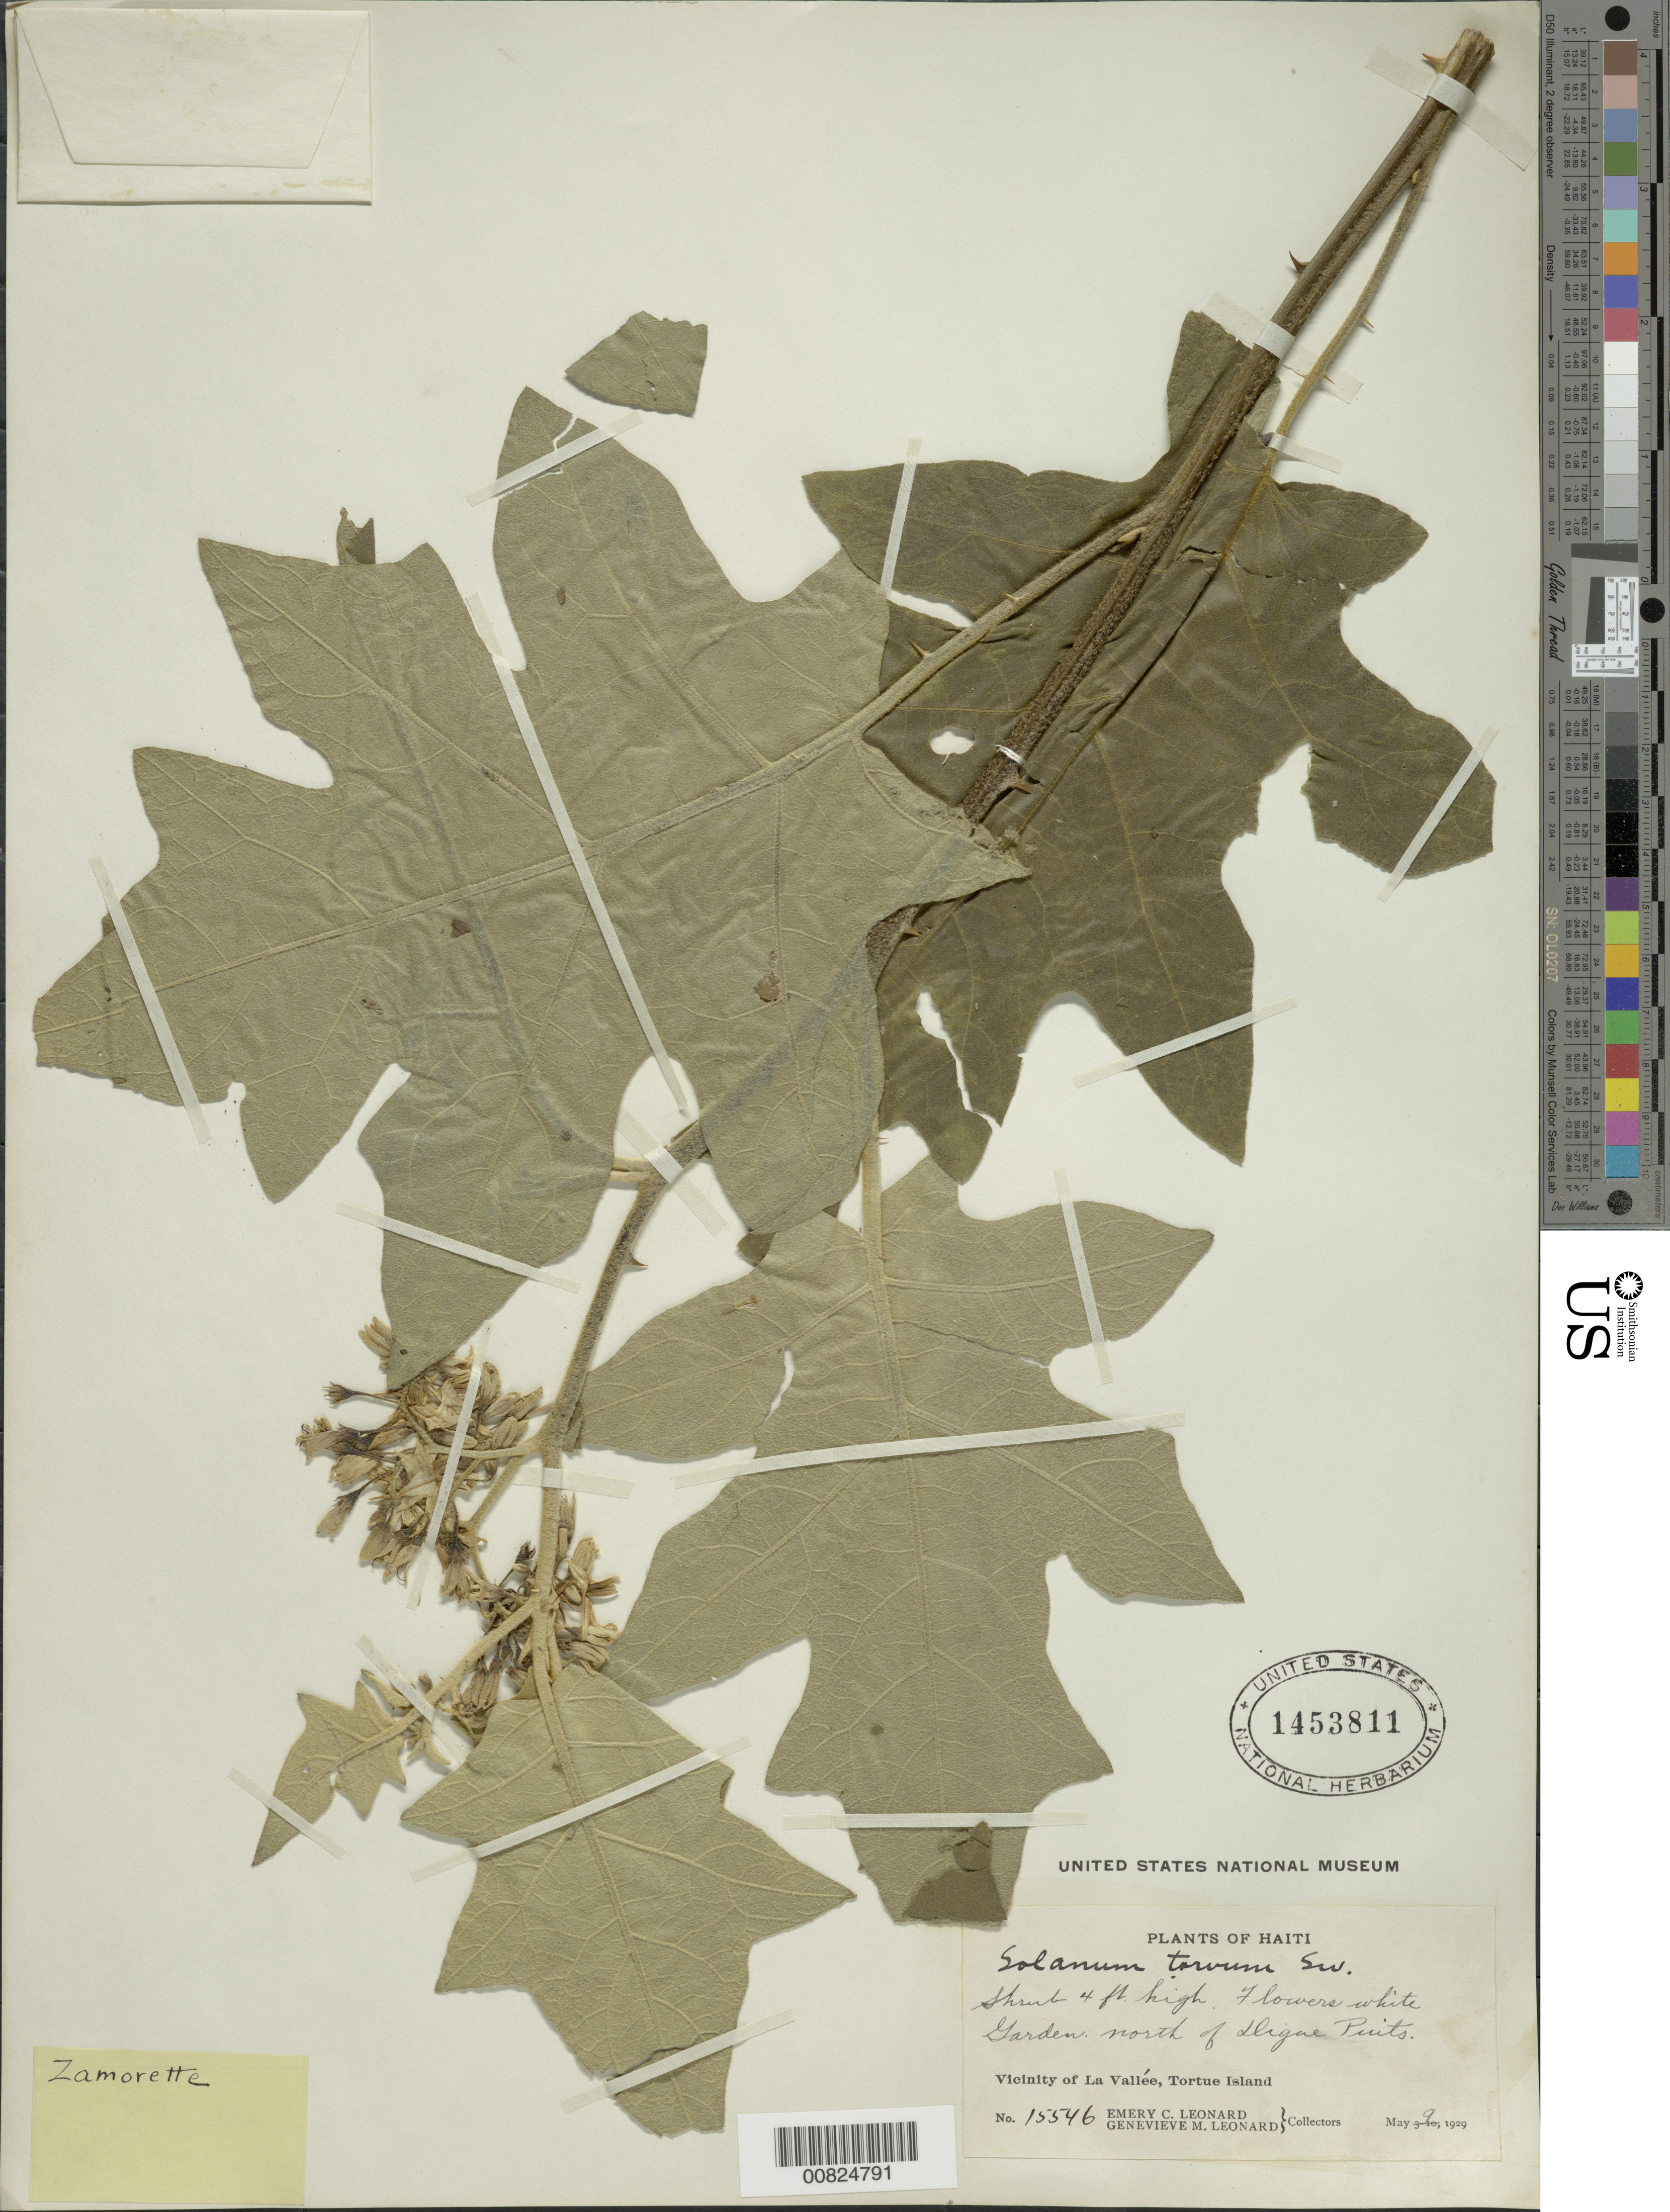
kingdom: Plantae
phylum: Tracheophyta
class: Magnoliopsida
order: Solanales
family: Solanaceae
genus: Solanum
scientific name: Solanum torvum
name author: Sw.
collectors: E. C. Leonard & G. M. Leonard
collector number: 15546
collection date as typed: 09 May 1929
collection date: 1929-05-09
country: Haiti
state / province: Nord-Ouest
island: Île de la Tortue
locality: Vicinity of La Vallée, garden north of Digne Puits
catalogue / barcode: US 1453811